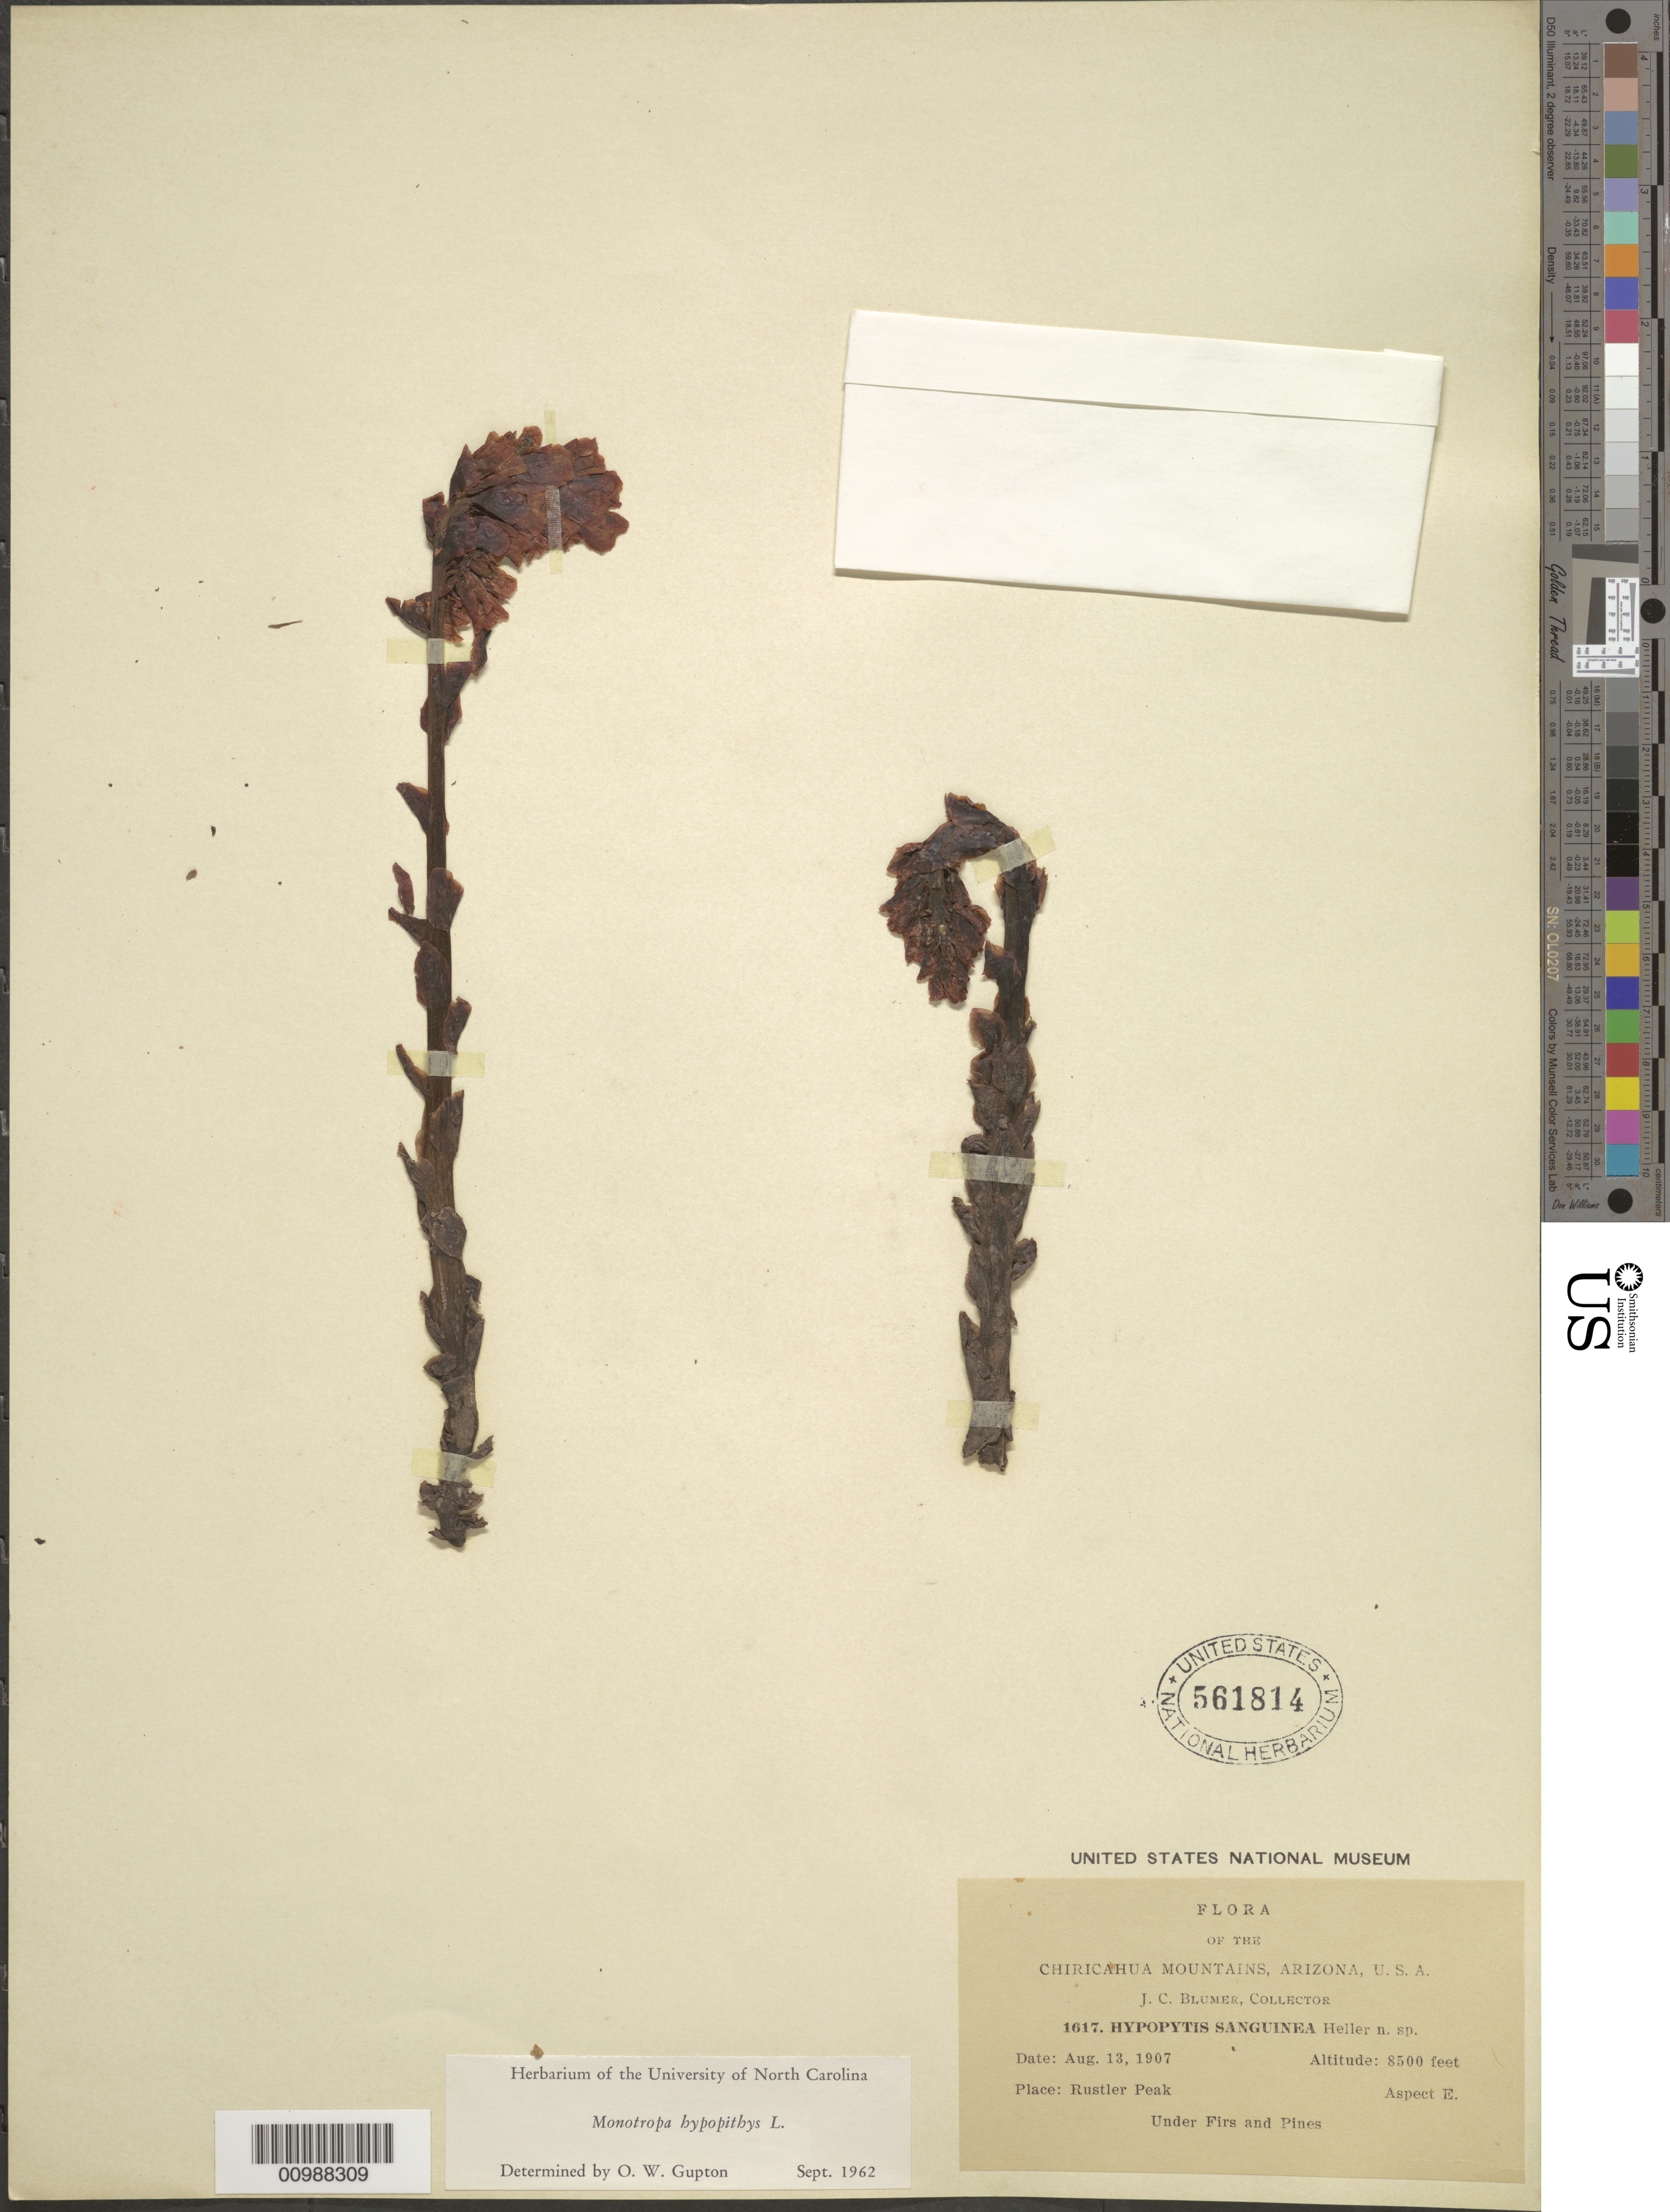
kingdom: Plantae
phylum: Tracheophyta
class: Magnoliopsida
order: Ericales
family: Ericaceae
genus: Monotropa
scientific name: Monotropa hypopitys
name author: L.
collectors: J. C. Blumer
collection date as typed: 13 Aug 1907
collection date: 1907-08-13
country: United States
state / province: Arizona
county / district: Cochise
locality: Under firs and pines, Rustler Peak, Chiricahua Mountains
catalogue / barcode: US 561814